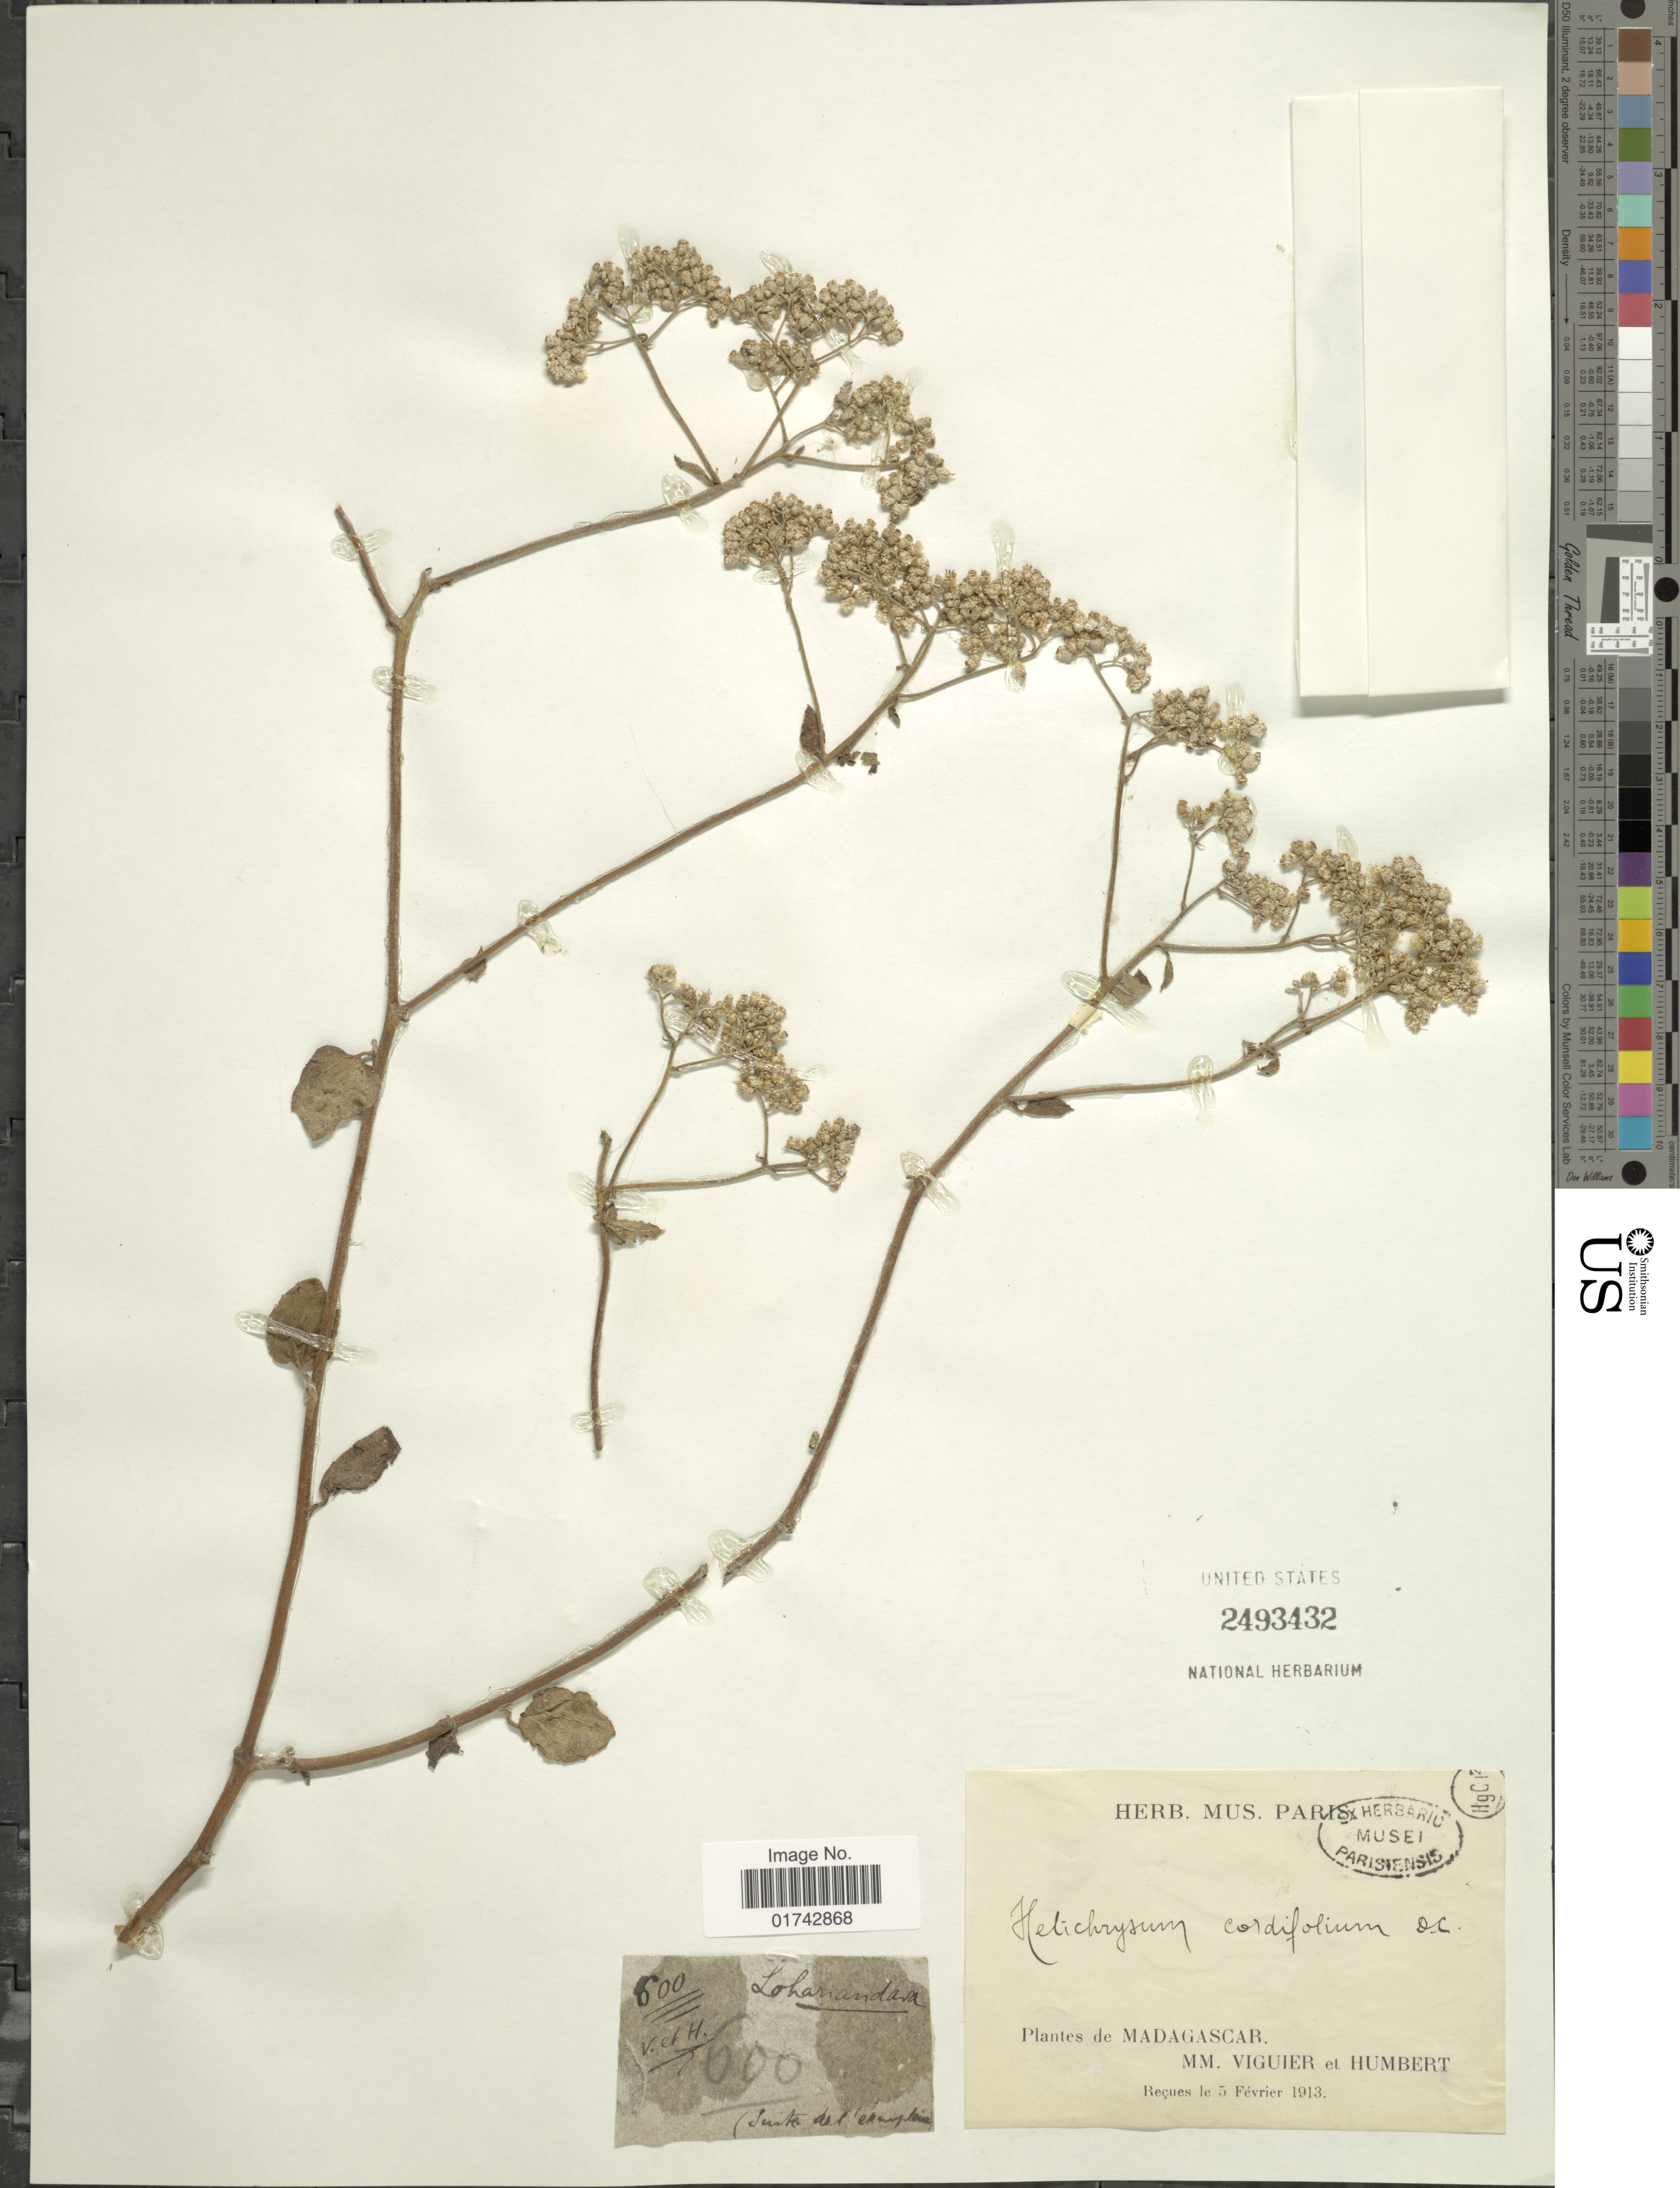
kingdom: Plantae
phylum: Tracheophyta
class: Magnoliopsida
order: Asterales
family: Asteraceae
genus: Helichrysum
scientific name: Helichrysum cordifolium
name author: DC.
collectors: Viguier & H. Humbert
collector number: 600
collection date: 1913-02-05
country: Madagascar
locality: Lohariandara [unsure placement]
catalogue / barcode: US 2493432